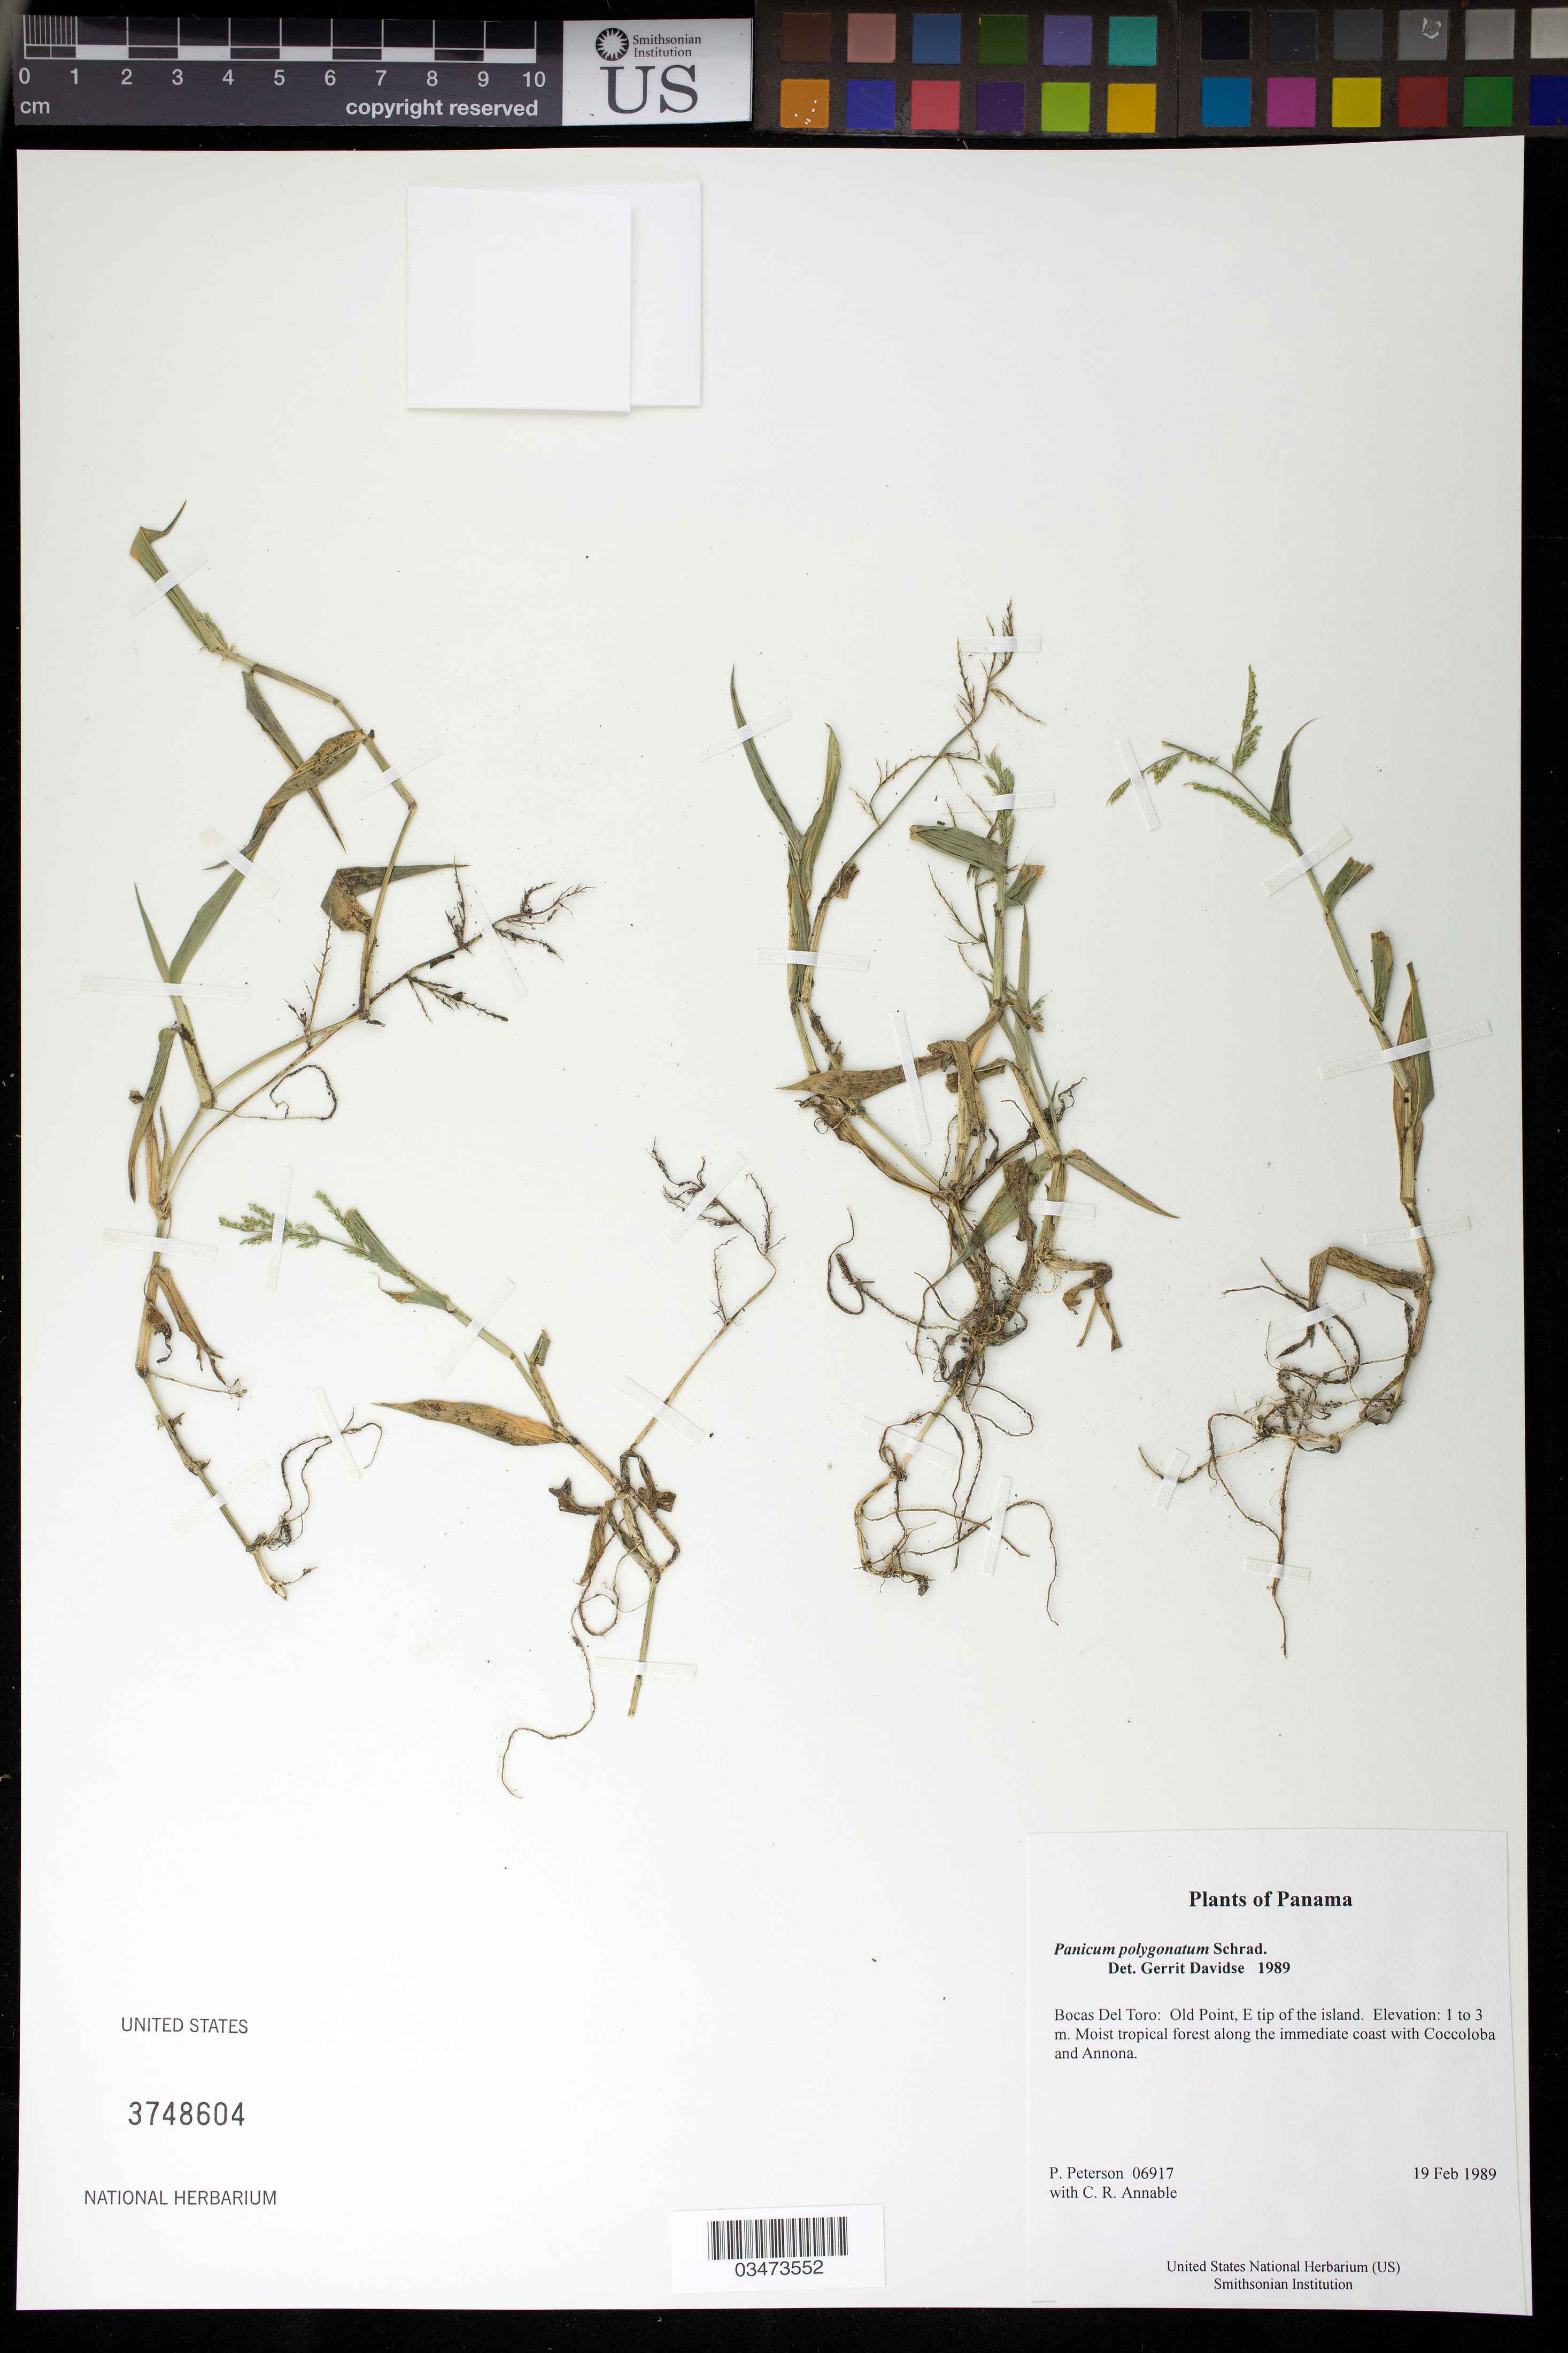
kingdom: Plantae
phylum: Tracheophyta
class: Liliopsida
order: Poales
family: Poaceae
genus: Panicum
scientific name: Panicum polygonatum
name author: Schrad.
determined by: Davidse, Gerrit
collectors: P. M. Peterson & C. R. Annable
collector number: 06917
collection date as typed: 19 Feb 1989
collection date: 1989-02-19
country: Panama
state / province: Bocas del Toro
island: Bastimentos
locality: Old Point, E tip of the island.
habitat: Moist tropical forest along the immediate coast with Coccoloba and Annona.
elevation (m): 1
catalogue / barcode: US 3748604